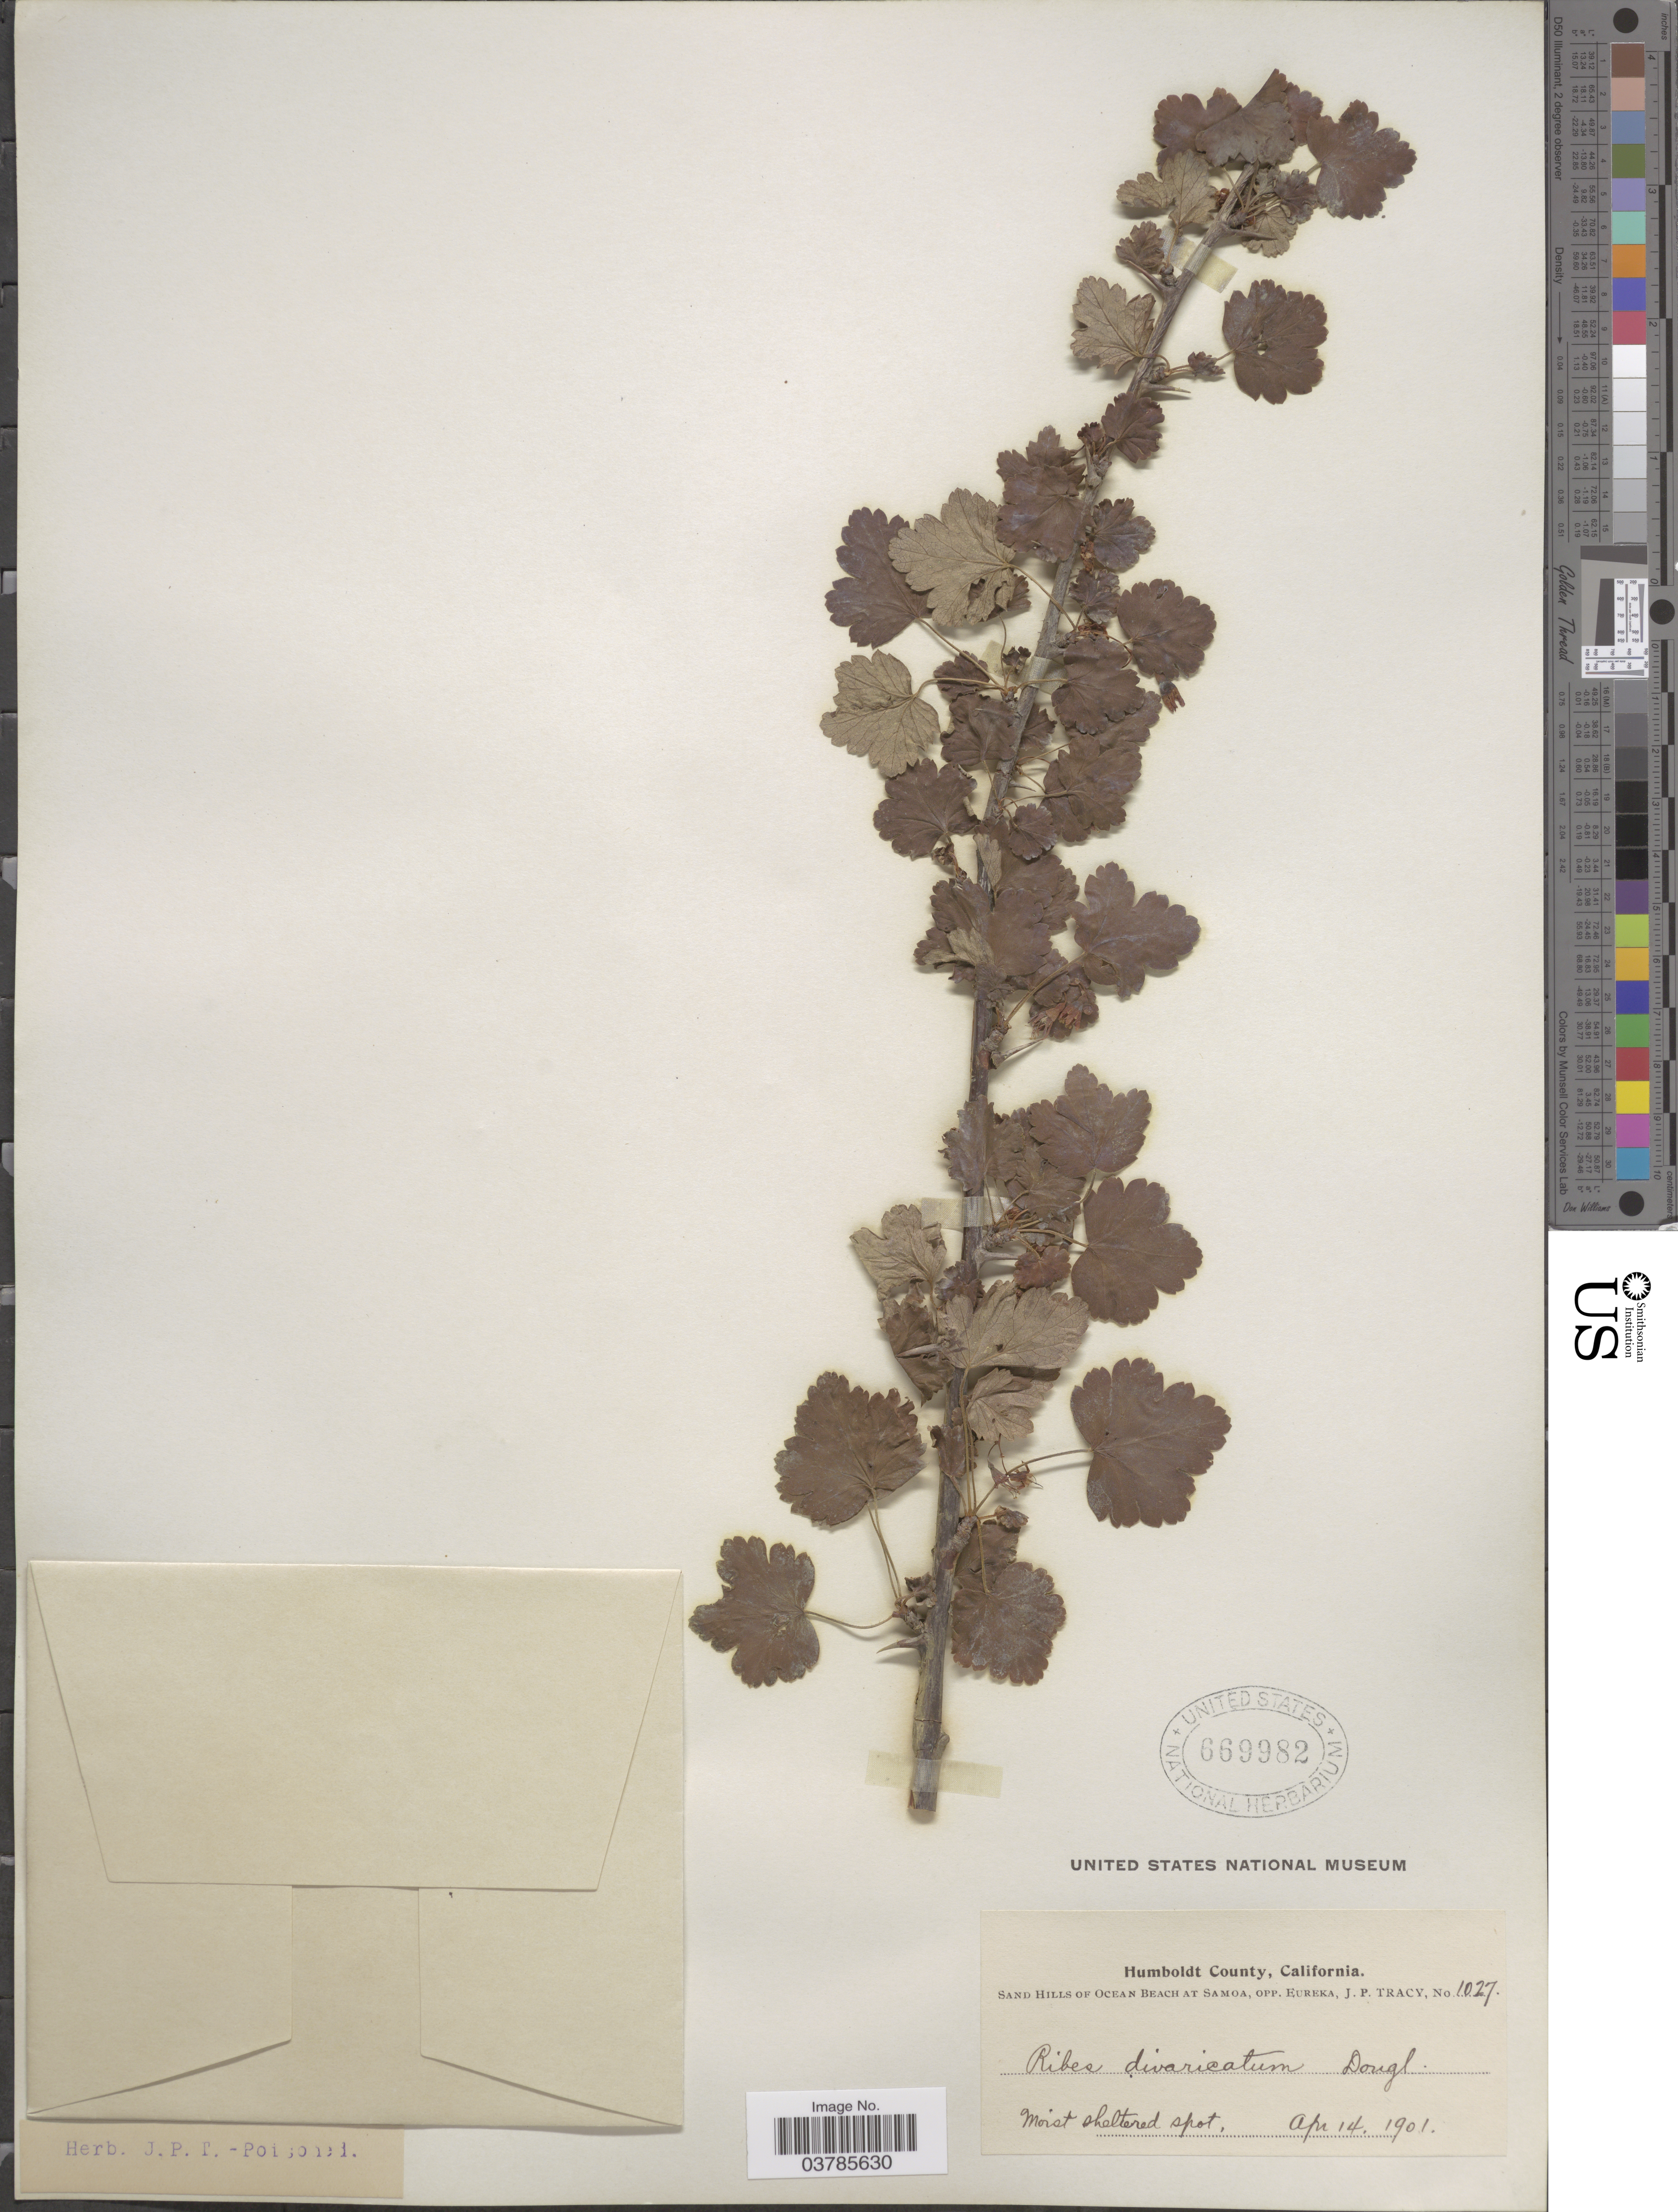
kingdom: Plantae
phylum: Tracheophyta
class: Magnoliopsida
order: Saxifragales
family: Grossulariaceae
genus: Ribes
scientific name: Ribes divaricatum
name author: Douglas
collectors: J. Tracy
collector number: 1027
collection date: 1901-04-14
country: United States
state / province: California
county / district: Humboldt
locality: Humboldt County. Sand Hills of Ocean Beach Samoa, opp. Eureka.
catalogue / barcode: US 669982